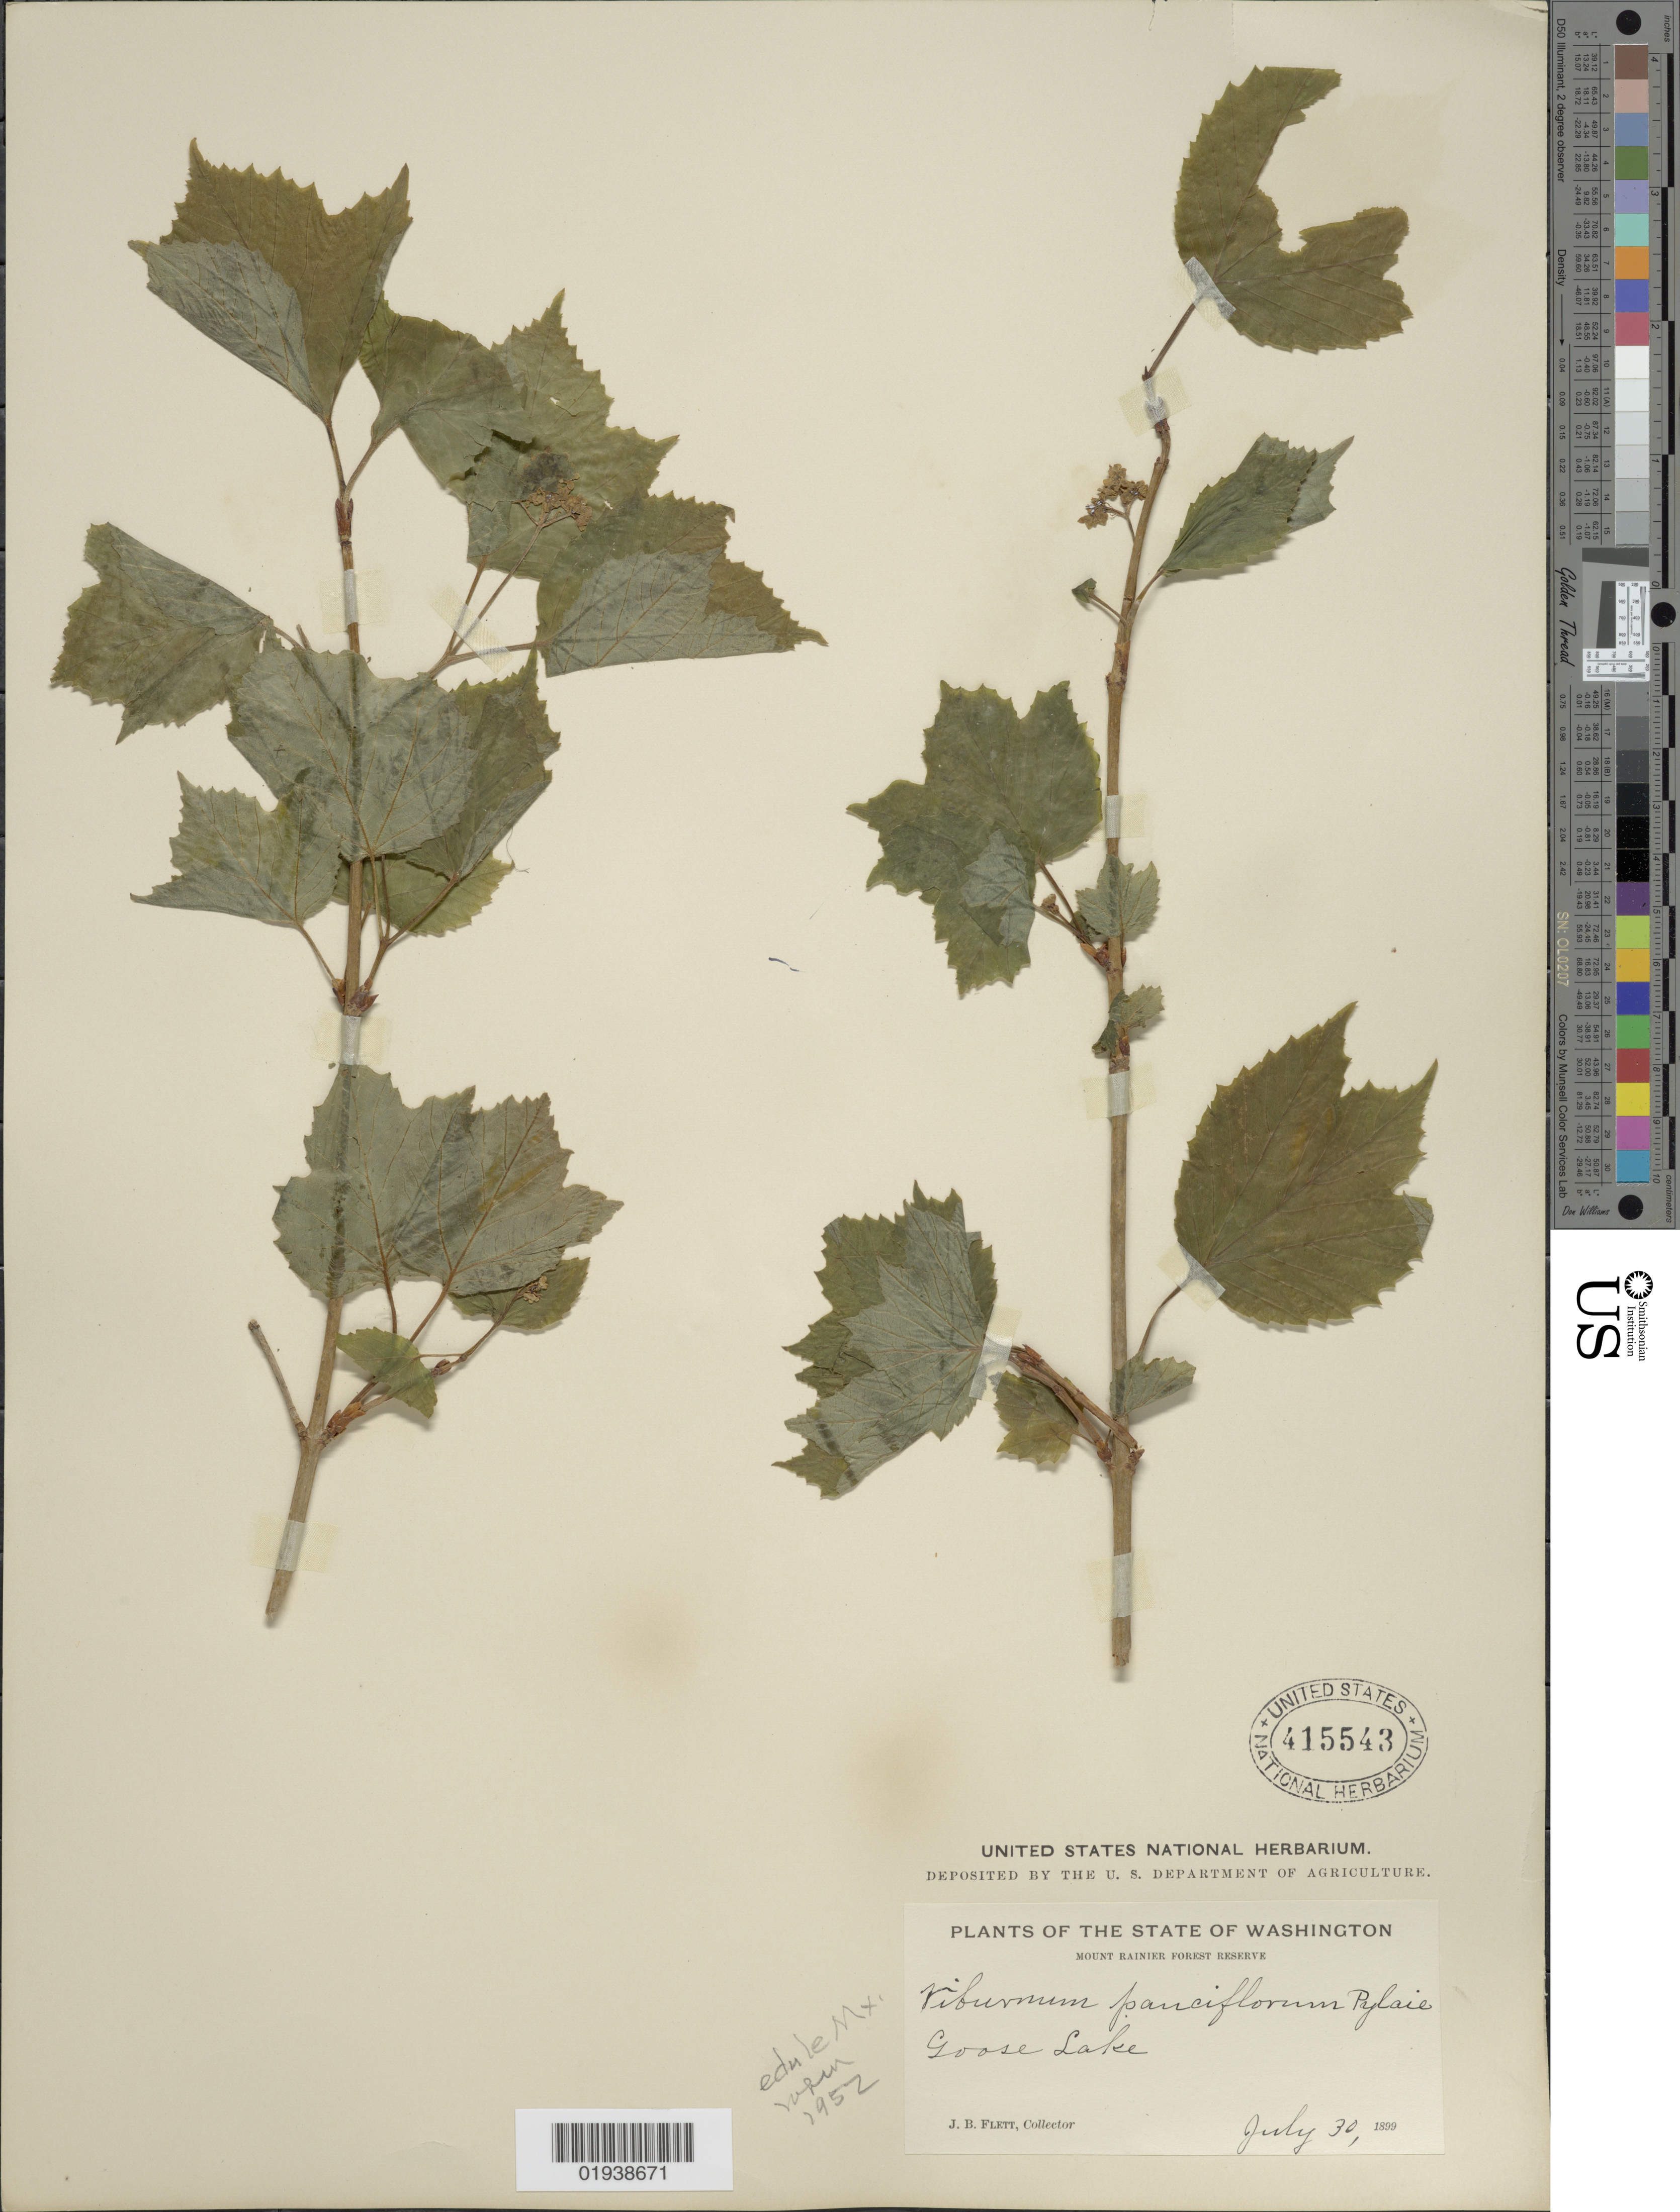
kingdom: Plantae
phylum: Tracheophyta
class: Magnoliopsida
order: Dipsacales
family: Viburnaceae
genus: Viburnum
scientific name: Viburnum edule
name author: (Michx.) Raf.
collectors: J. Flett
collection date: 1899-07-30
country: United States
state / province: Washington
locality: Mount Rainier Forest Reserve. Goose Lake.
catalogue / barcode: US 415543